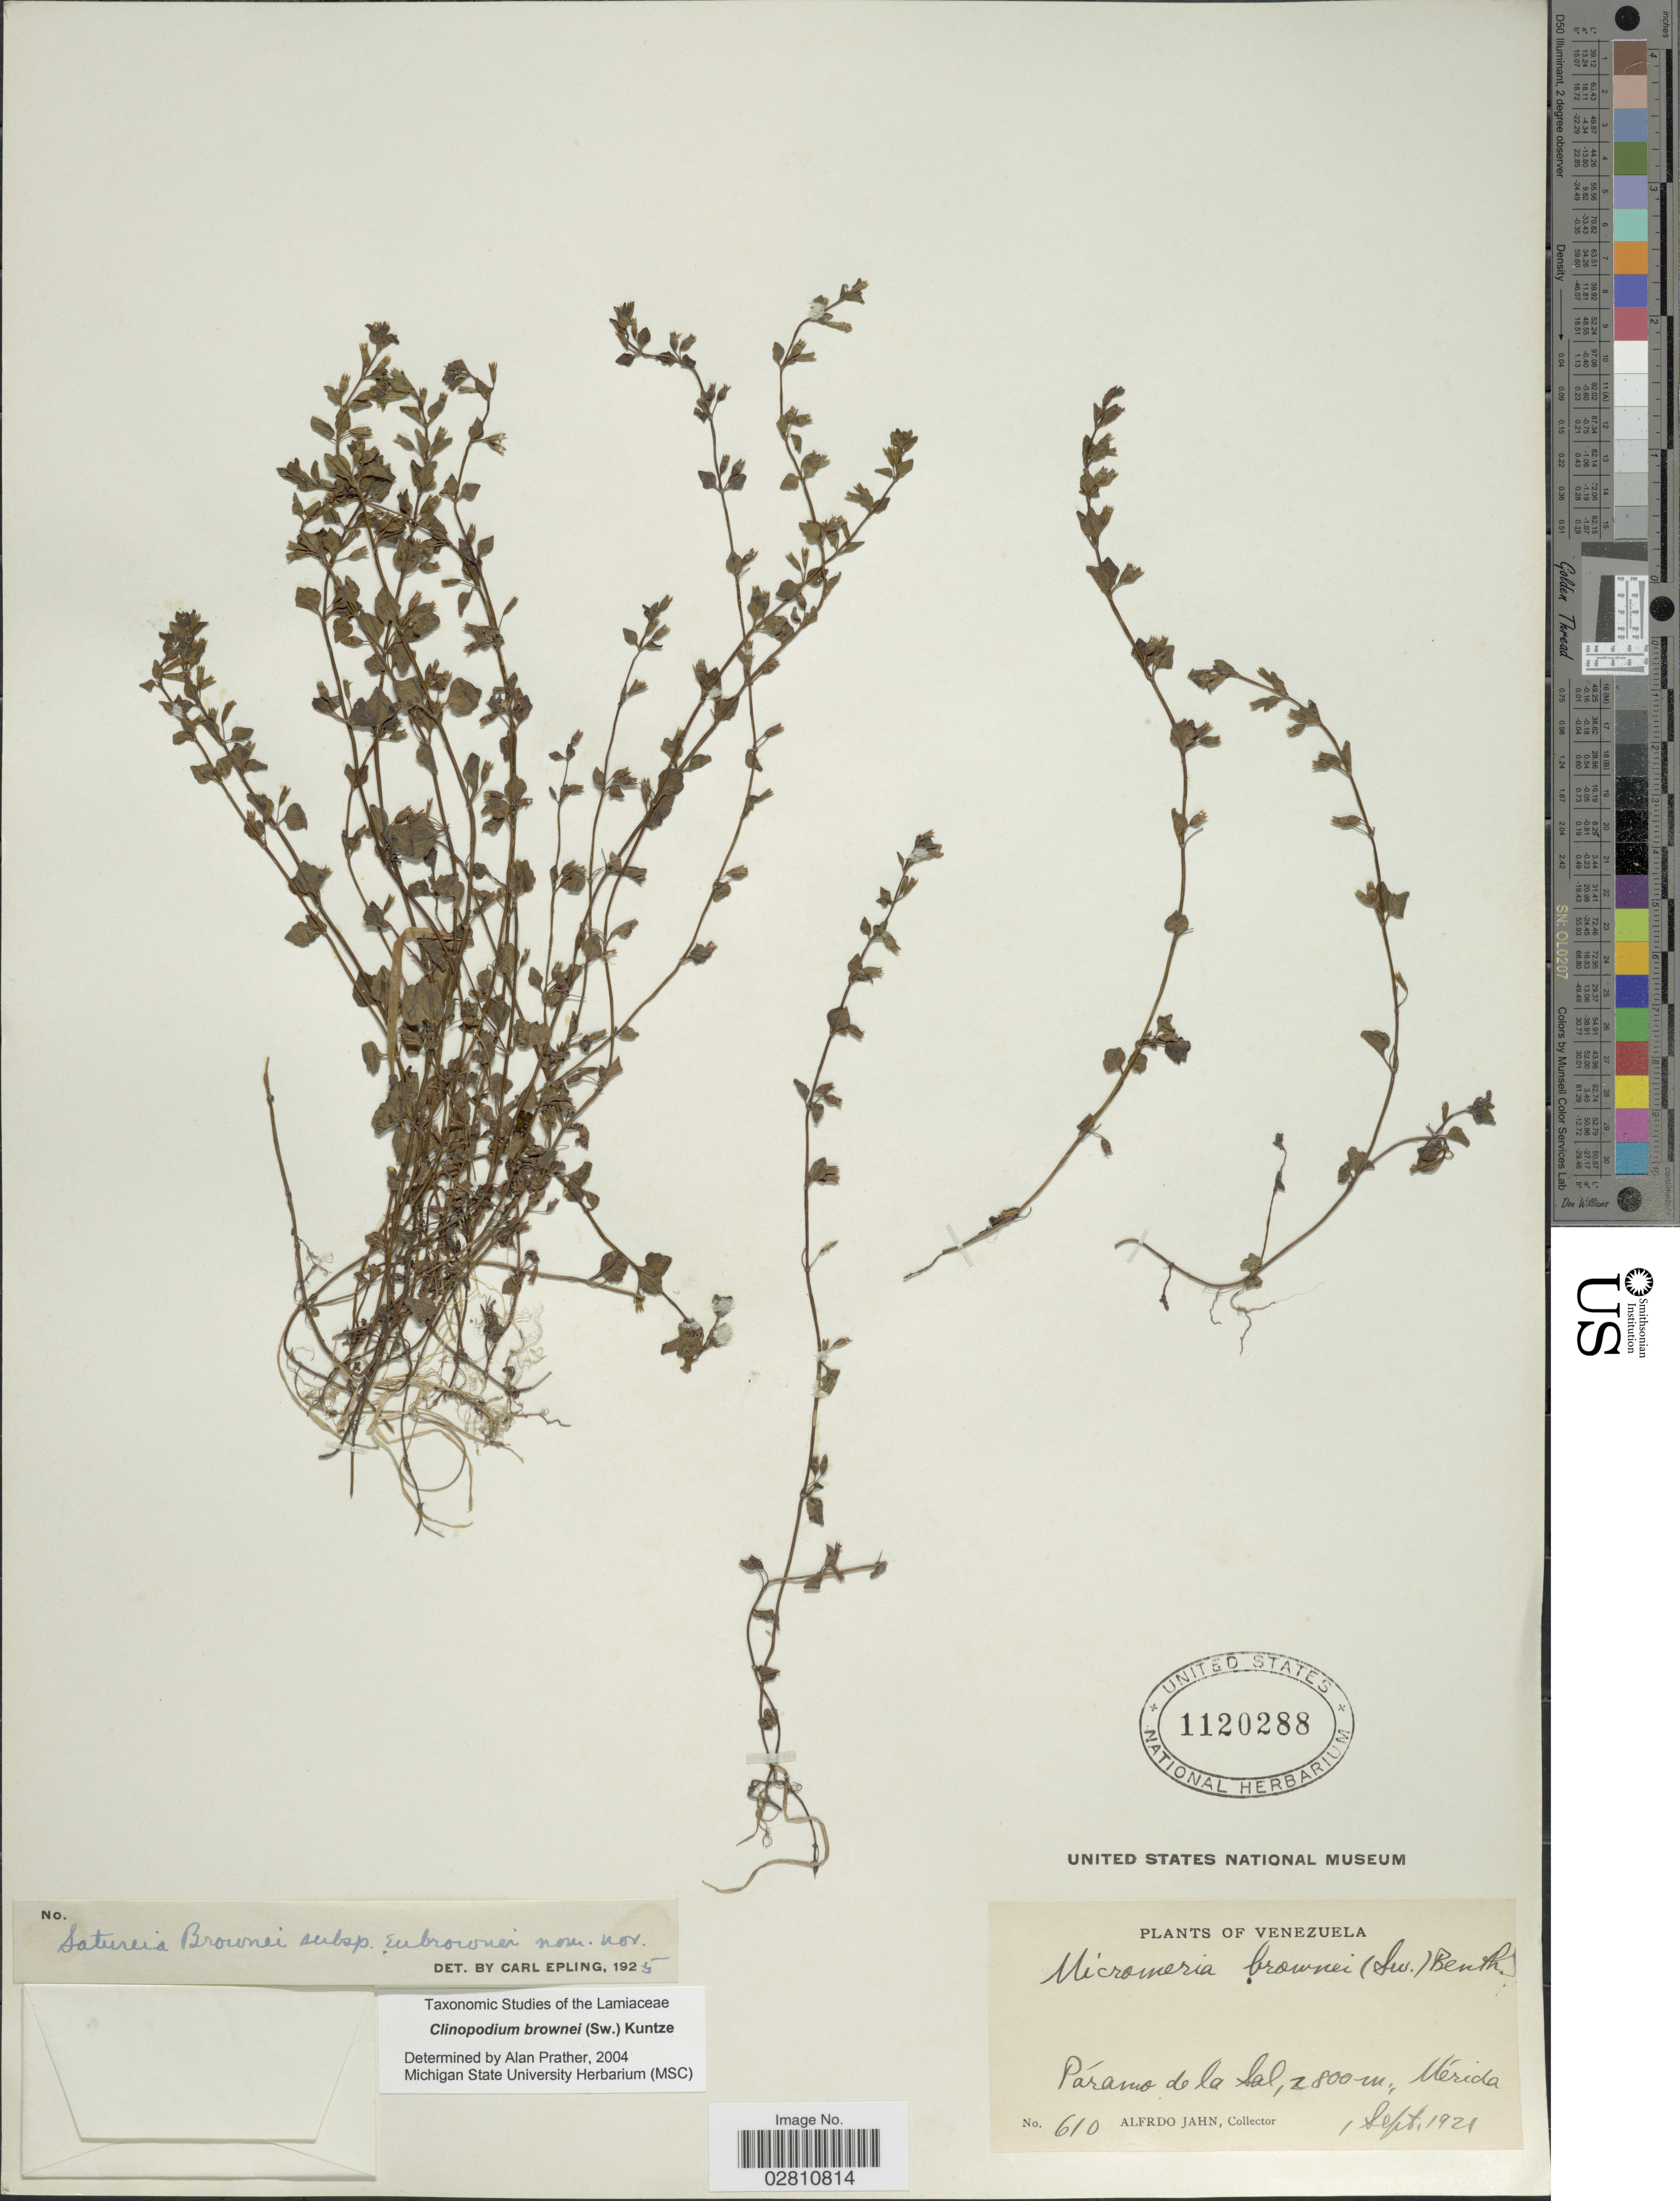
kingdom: Plantae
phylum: Tracheophyta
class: Magnoliopsida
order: Lamiales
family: Lamiaceae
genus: Clinopodium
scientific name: Clinopodium brownei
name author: (Sw.) Kuntze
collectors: A. Jahn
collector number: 610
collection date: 1921-09-01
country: Venezuela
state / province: Mérida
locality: Páramo de la Sal.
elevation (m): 2800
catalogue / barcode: US 1120288